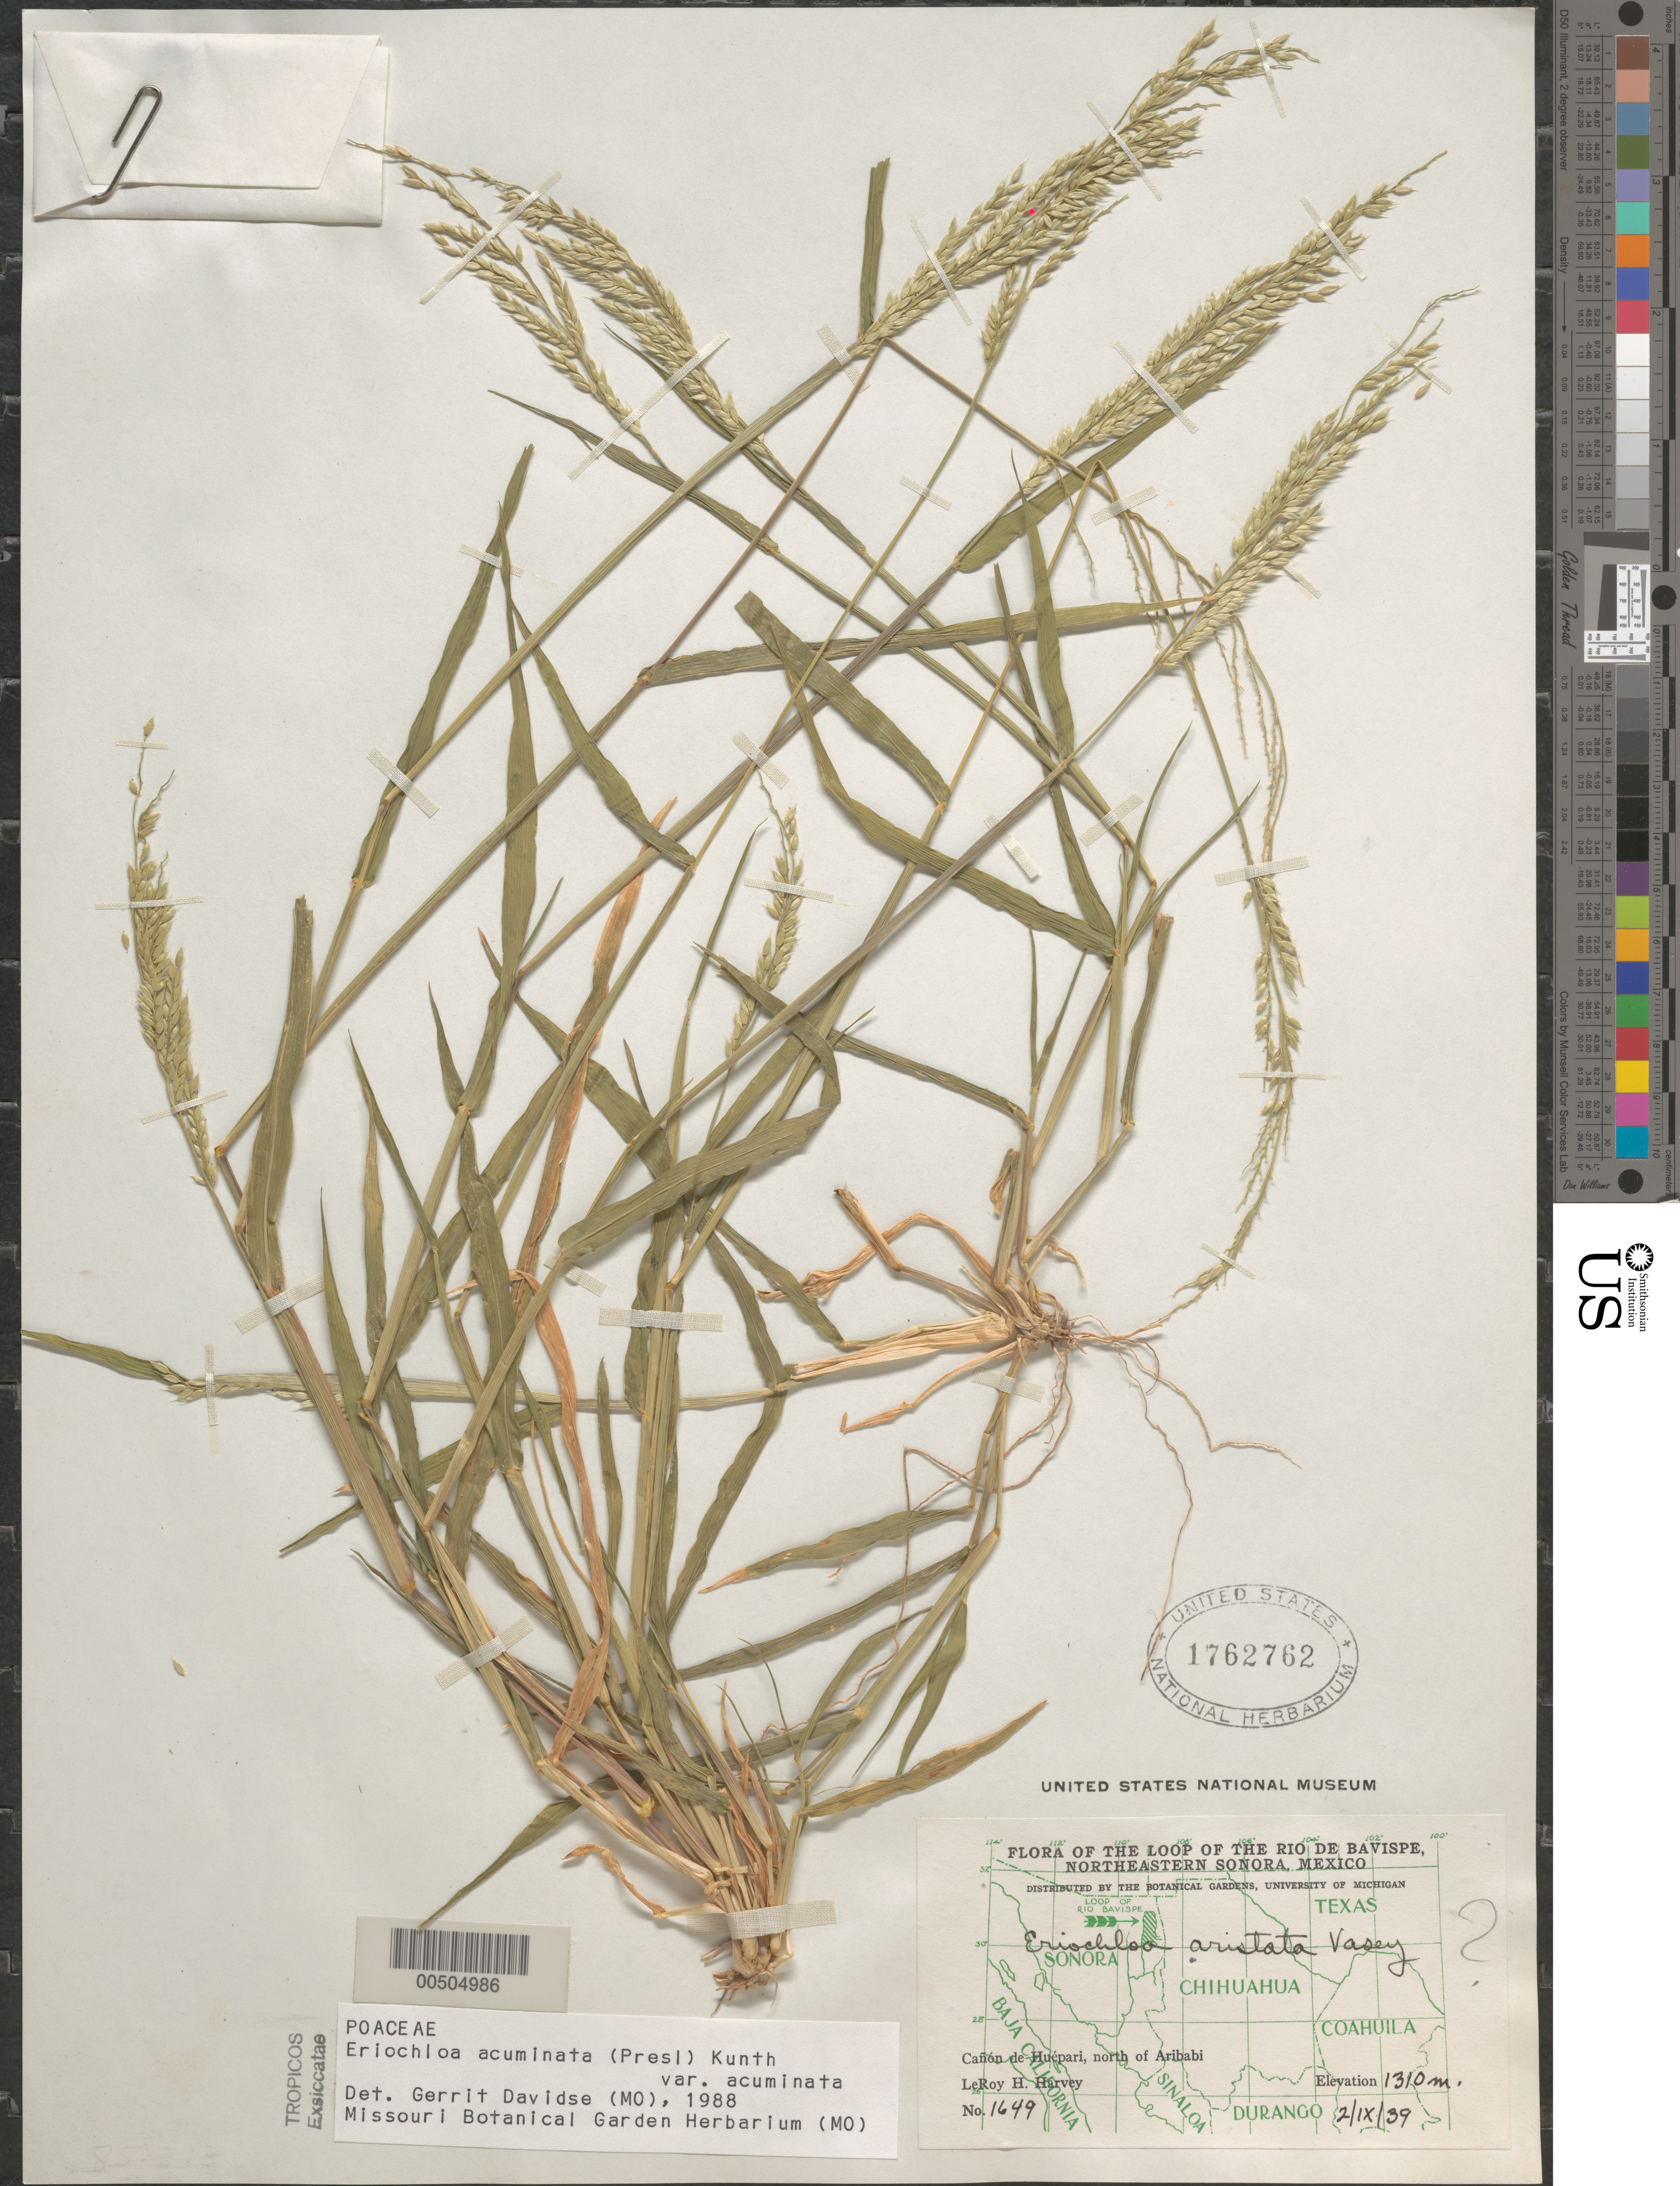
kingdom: Plantae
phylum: Tracheophyta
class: Liliopsida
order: Poales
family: Poaceae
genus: Eriochloa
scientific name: Eriochloa acuminata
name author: (J. Presl) Kunth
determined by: Davidse, Gerrit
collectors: L. H. Harvey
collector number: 1649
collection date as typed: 2 Sep 1939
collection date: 1939-09-02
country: Mexico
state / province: Sonora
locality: Ca¤on de Hu‚pari, N of Aribabi, loop of the Rio de Bavispe, NE Sonora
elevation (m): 1310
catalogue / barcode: US 1762762